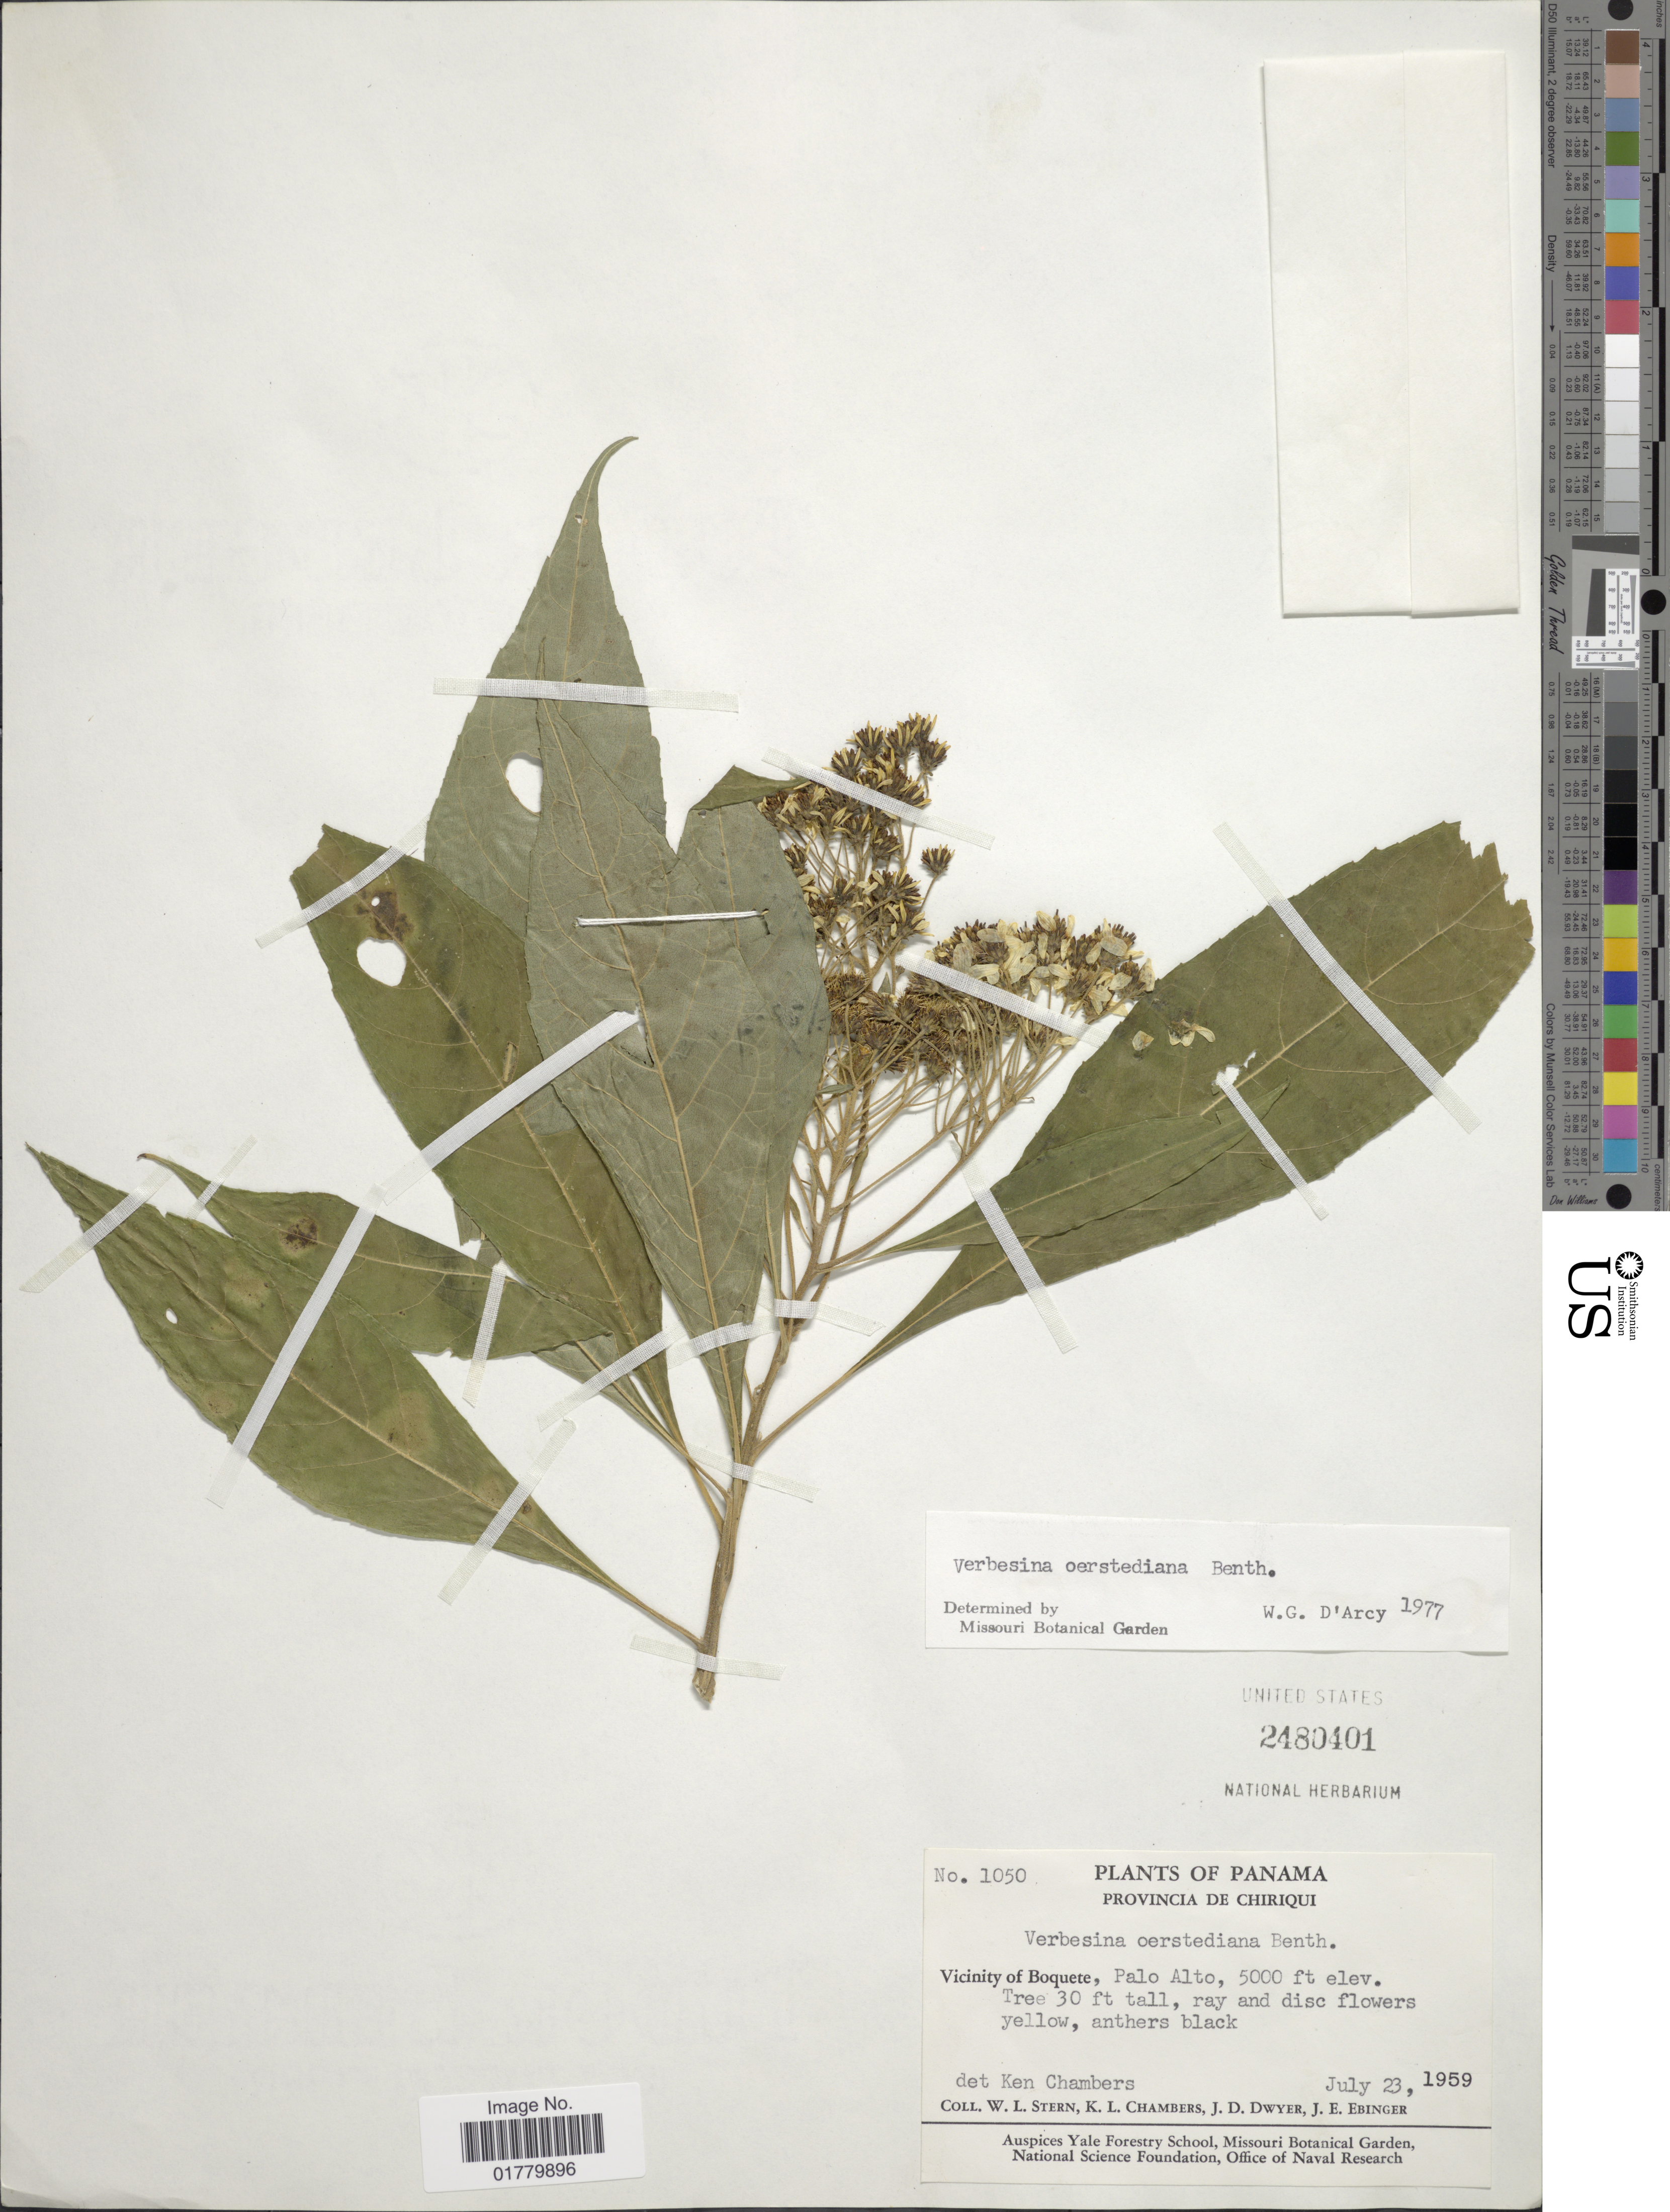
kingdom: Plantae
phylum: Tracheophyta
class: Magnoliopsida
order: Asterales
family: Asteraceae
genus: Verbesina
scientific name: Verbesina oerstediana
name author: Benth. in Oerst.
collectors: W. L. Stern, K. Chambers, J. D. Dwyer & J. Ebinger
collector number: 1050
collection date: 1959-07-23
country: Panama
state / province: Chiriqui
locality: Vicinity of Boquete, Palo Alto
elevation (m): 1524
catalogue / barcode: US 2480401